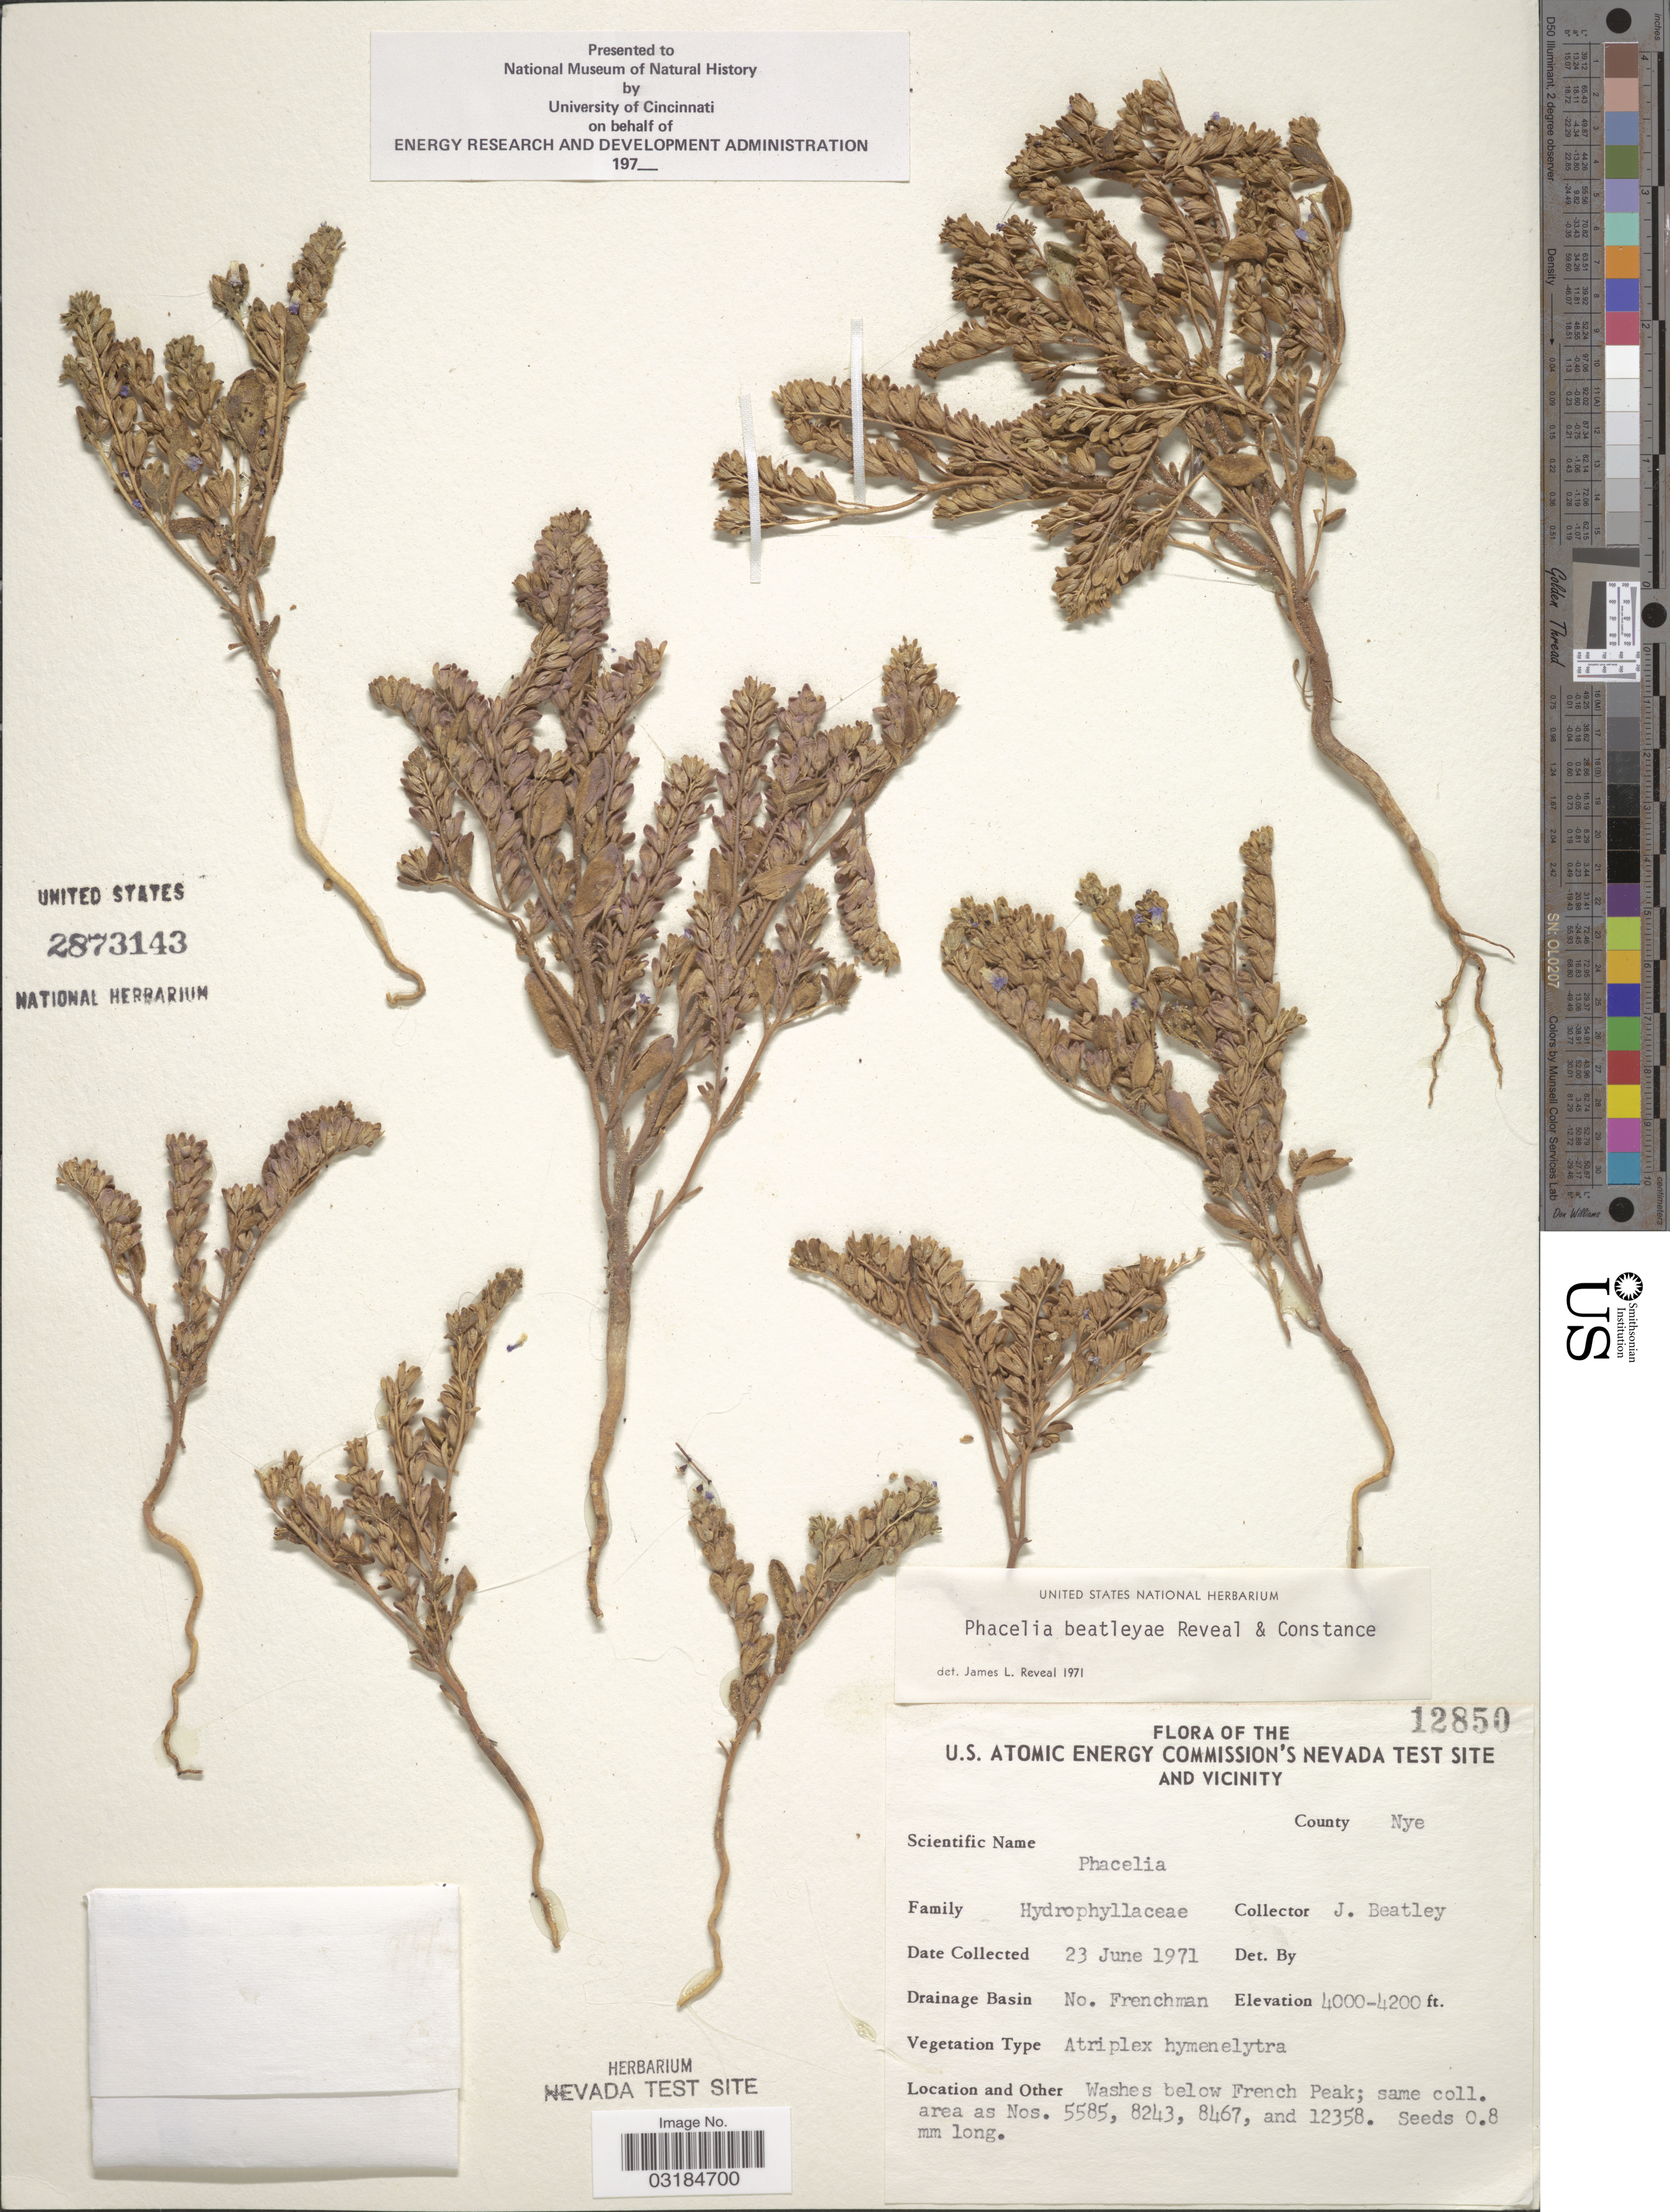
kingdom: Plantae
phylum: Tracheophyta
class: Magnoliopsida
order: Boraginales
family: Hydrophyllaceae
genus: Phacelia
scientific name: Phacelia beatleyae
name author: Reveal & Constance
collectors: J. C. Beatley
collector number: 12850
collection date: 1971-06-23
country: United States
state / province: Nevada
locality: The U.S. Atomic Energy Commission's Nevada Test Site And Vicinity, County Nye, Drainage Basin No. Frenchman, Washes below French Peak.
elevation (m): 1219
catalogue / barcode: US 2873143